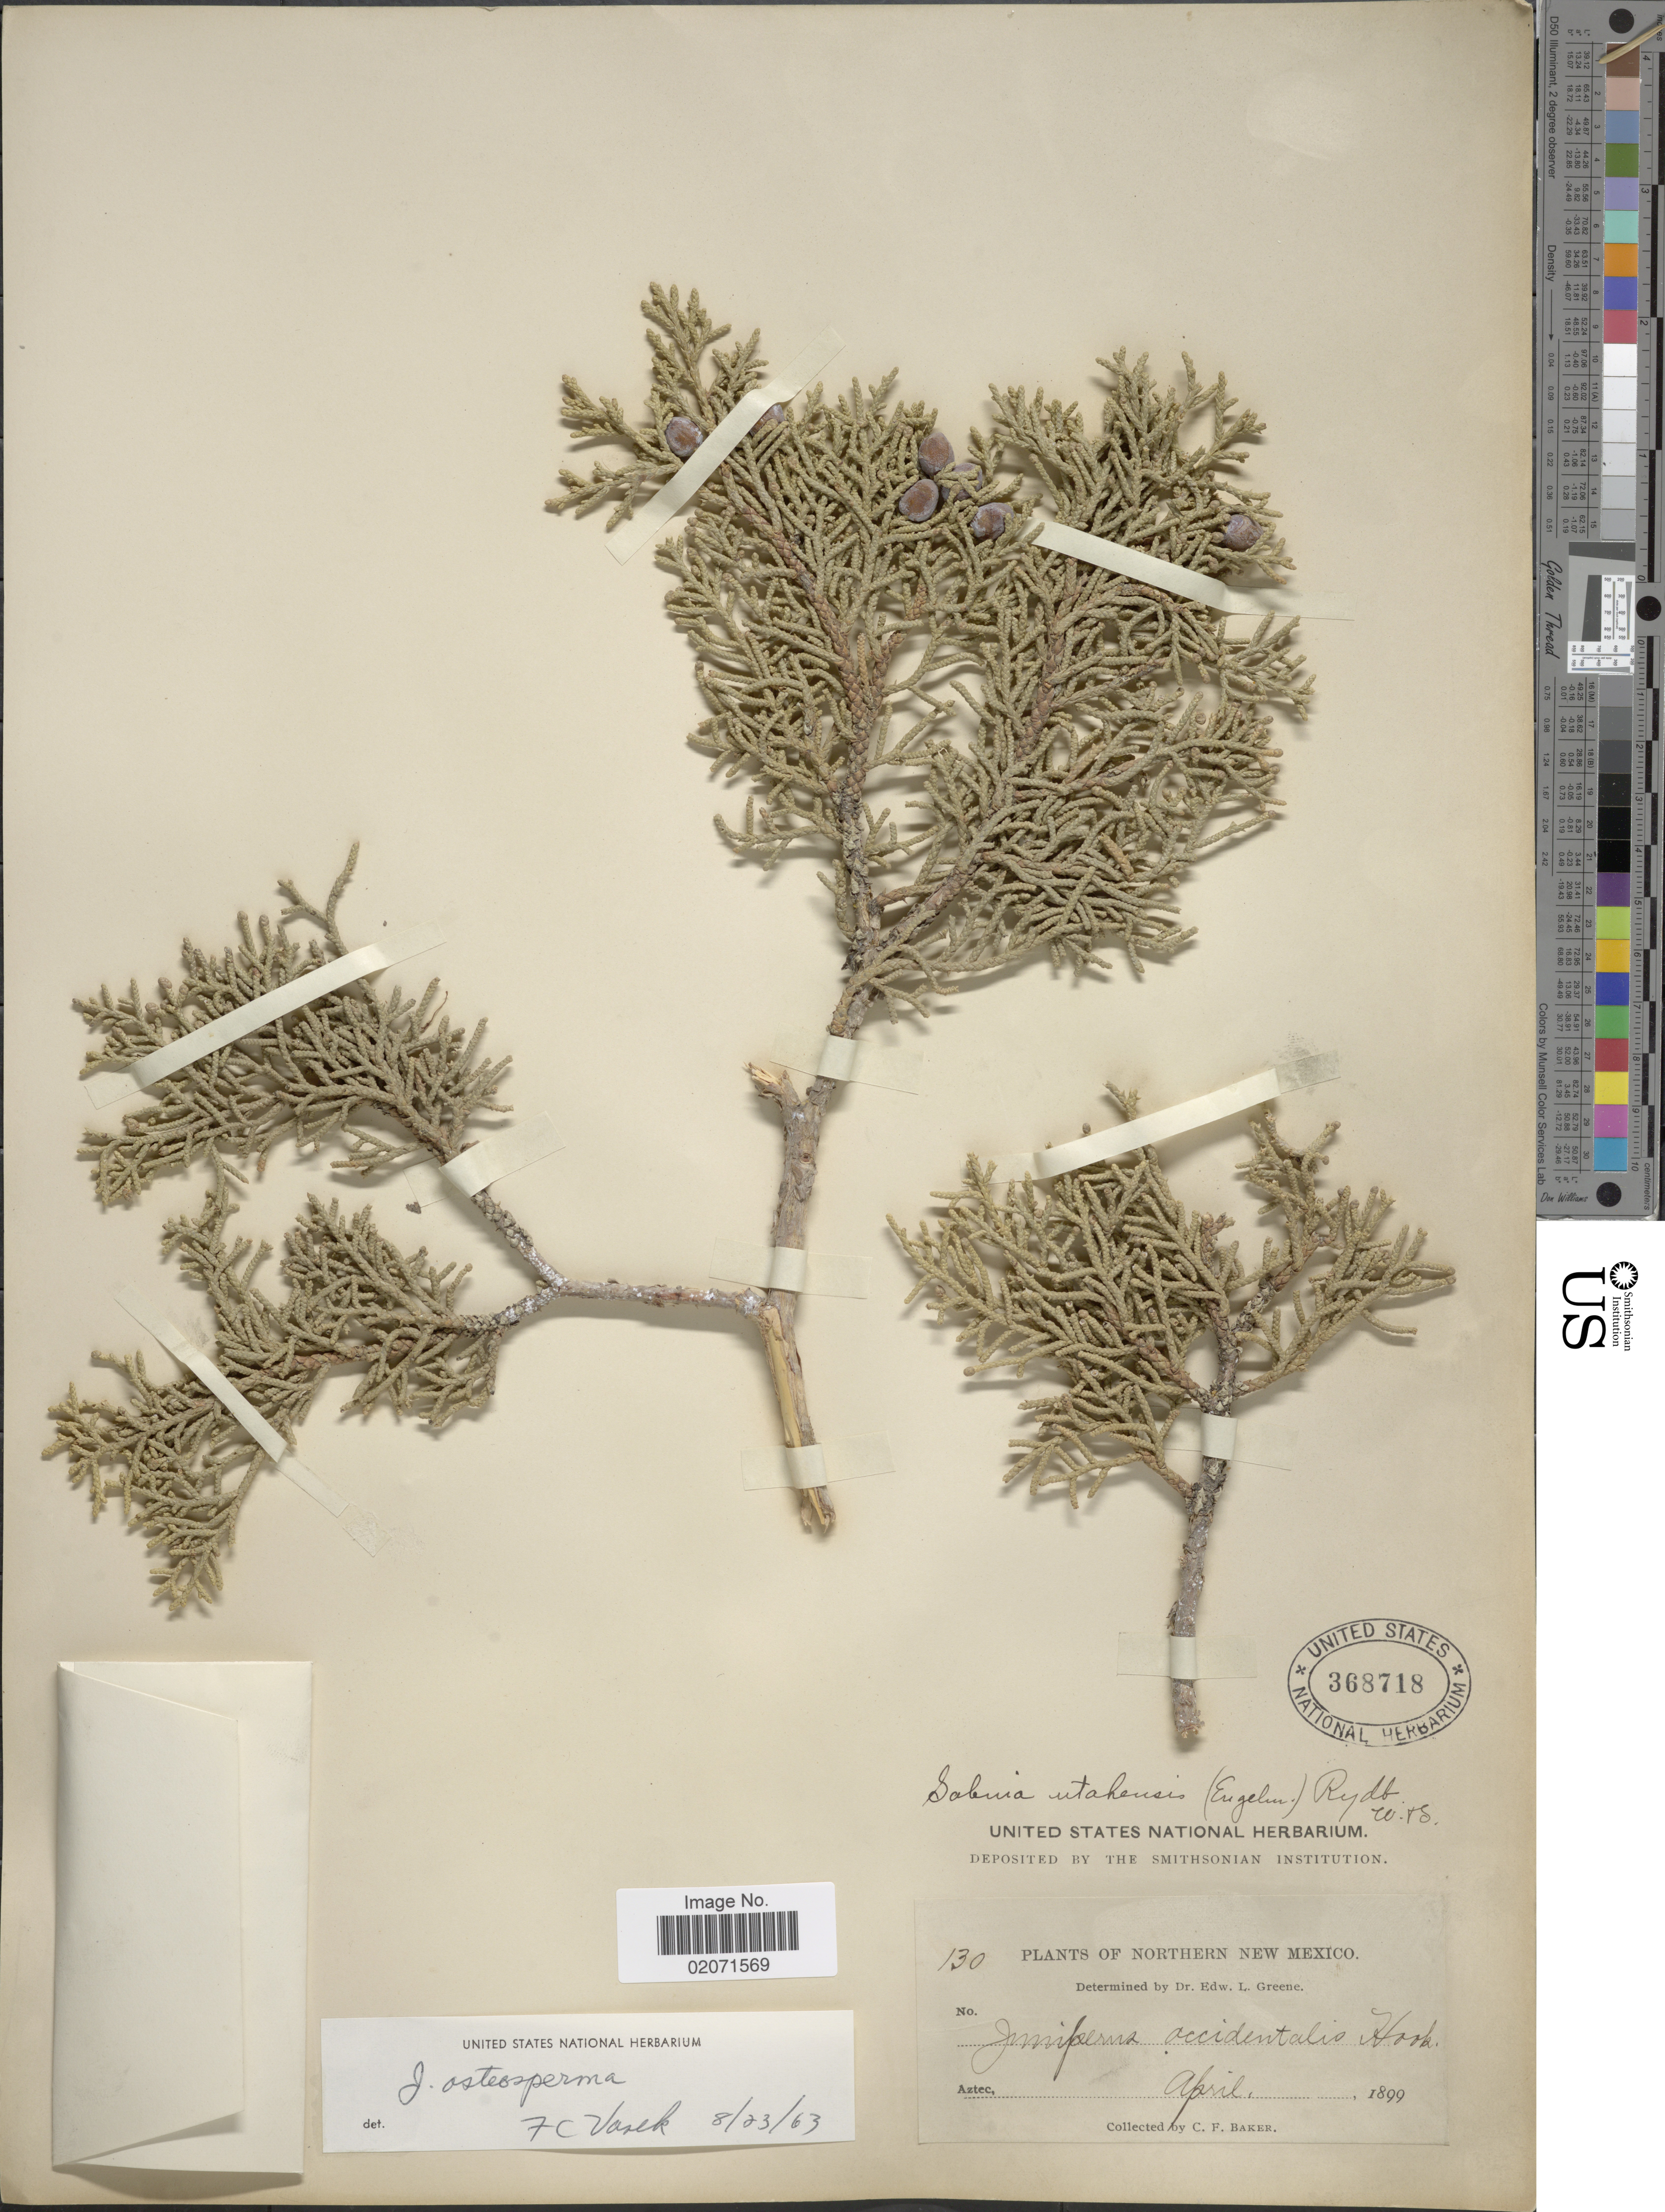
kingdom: Plantae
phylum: Tracheophyta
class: Pinopsida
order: Pinales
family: Cupressaceae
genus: Juniperus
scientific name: Juniperus osteosperma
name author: (Torr.) Little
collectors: C. F. Baker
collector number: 130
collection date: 1899-04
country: United States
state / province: New Mexico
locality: Northern New Mexico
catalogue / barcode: US 368718